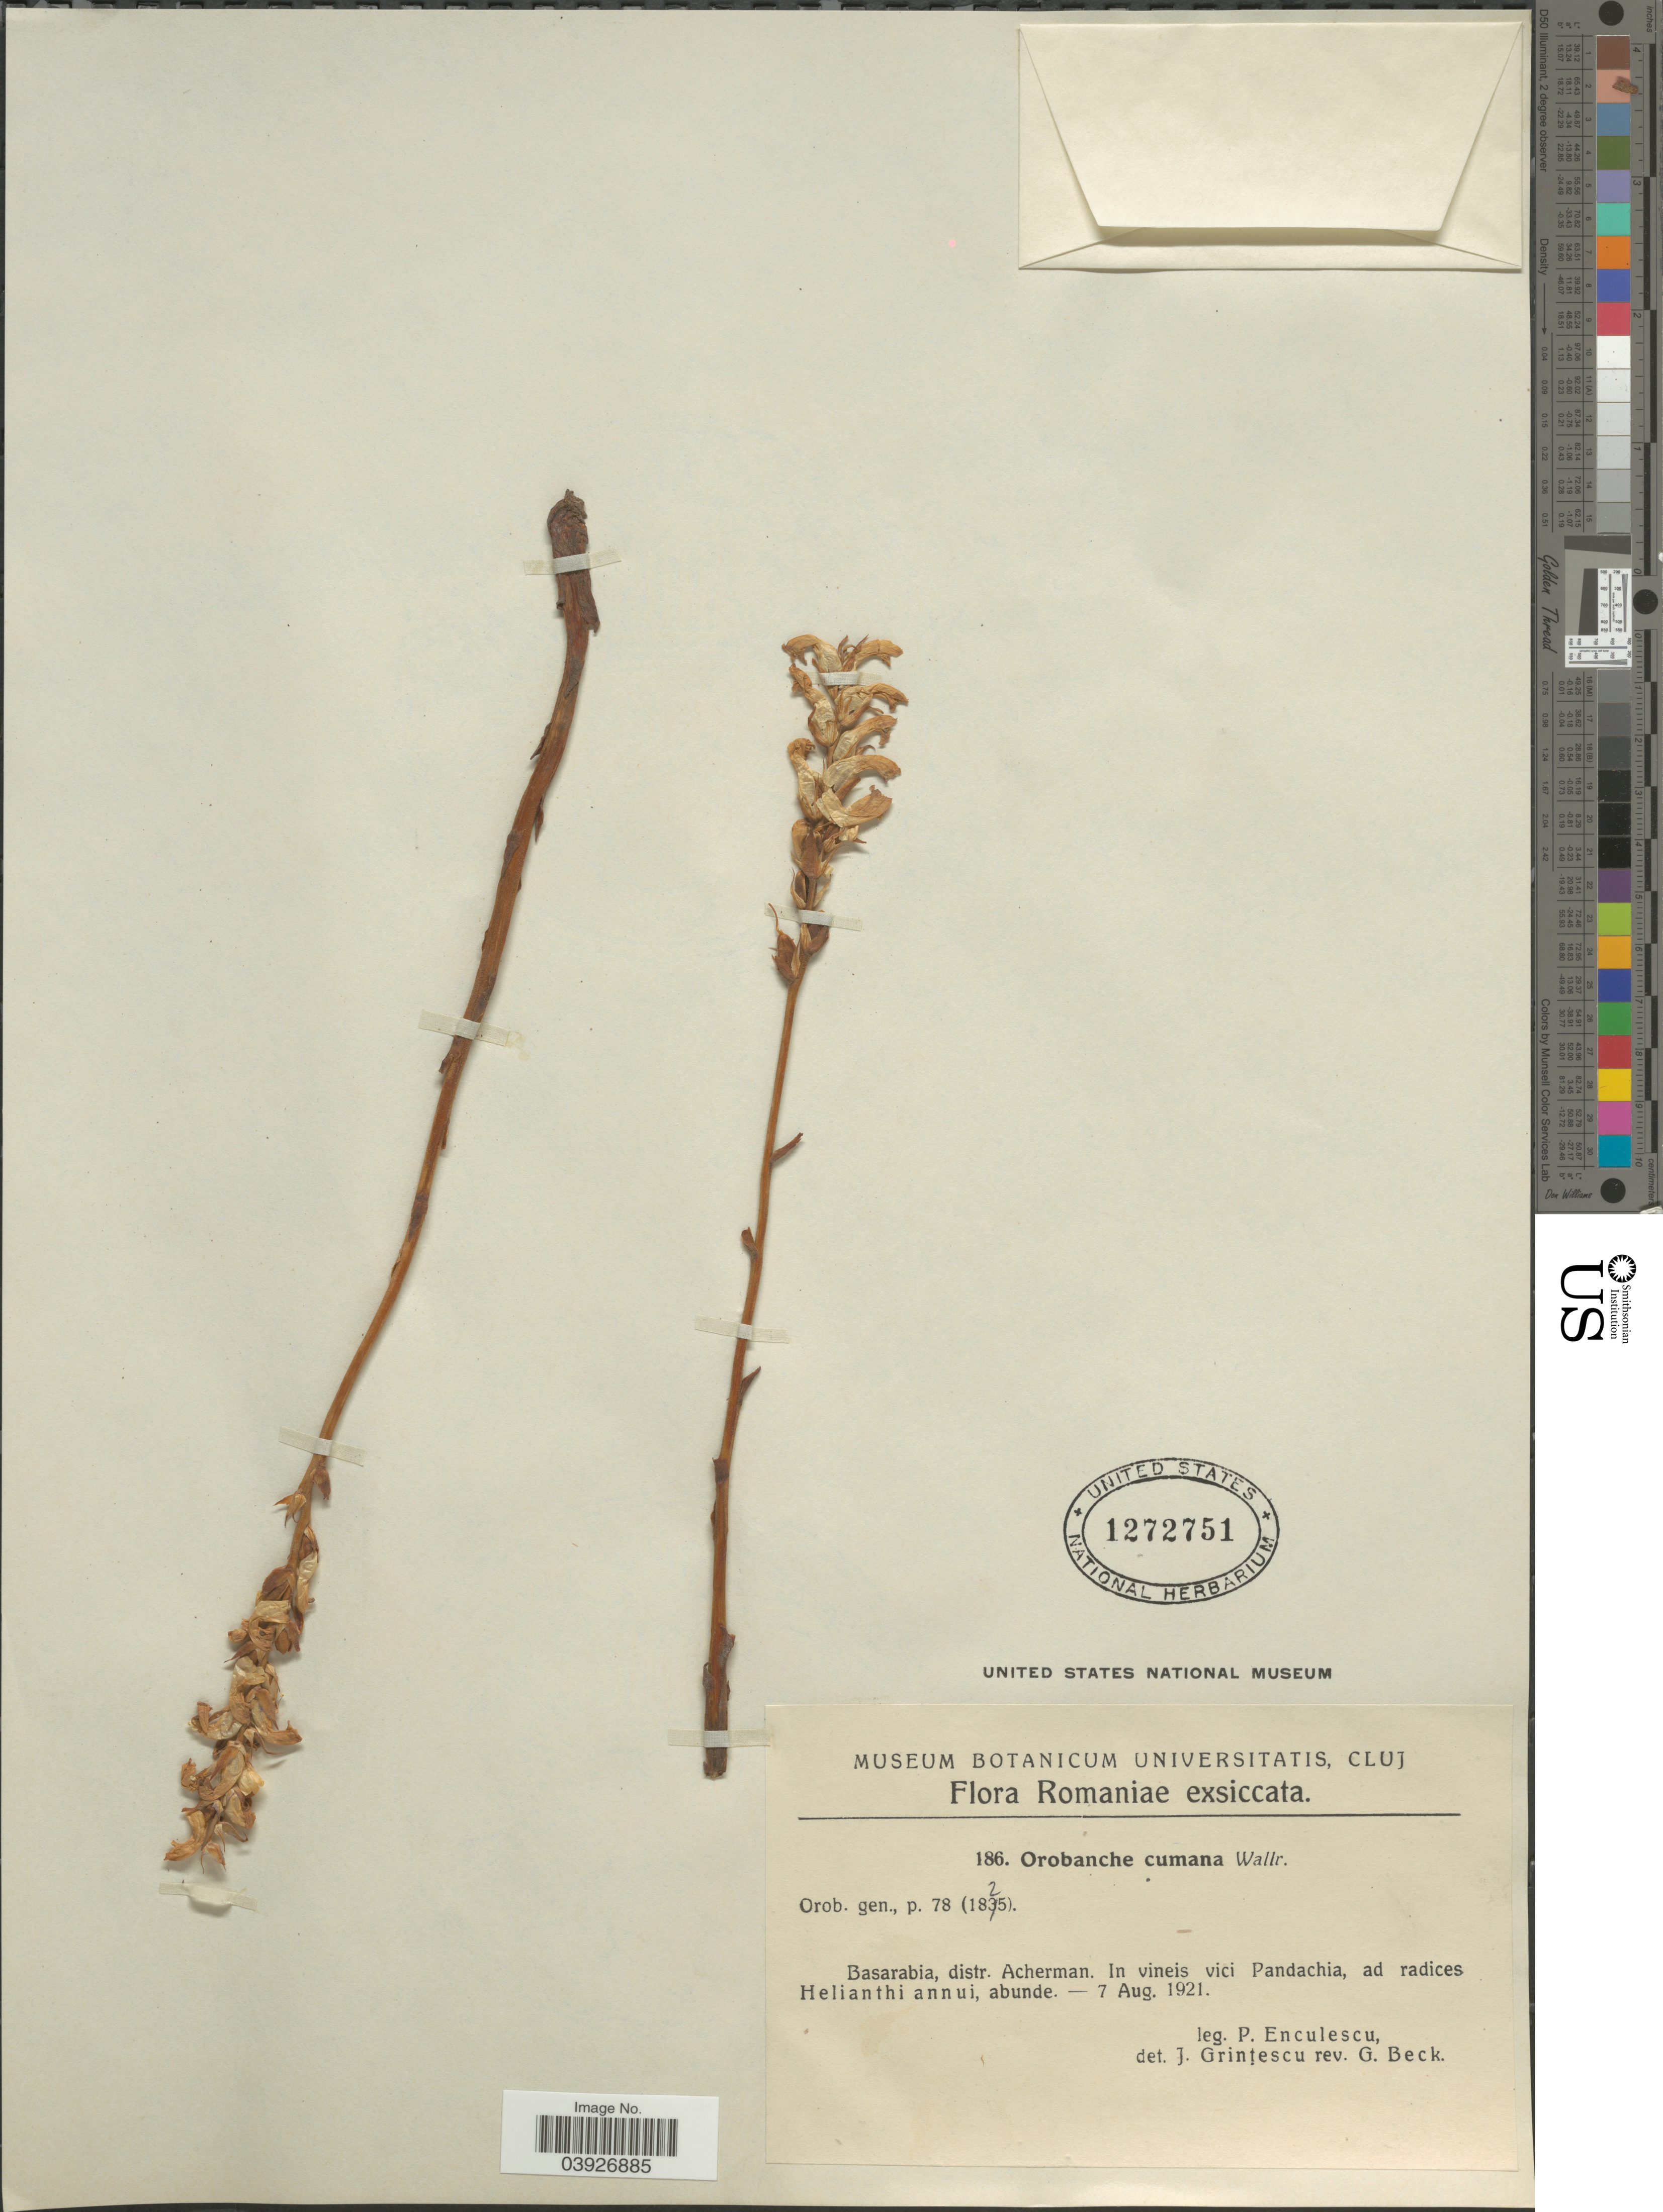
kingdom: Plantae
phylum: Tracheophyta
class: Magnoliopsida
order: Lamiales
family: Orobanchaceae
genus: Orobanche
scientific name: Orobanche cumana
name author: Wallr.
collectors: P. Encuiescu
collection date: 1921-08-07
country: Romania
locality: Basarabia, distr. Acherman, In vineis vici Pandachia, ad radices Helianthiannui, abunde.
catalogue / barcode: US 1272751